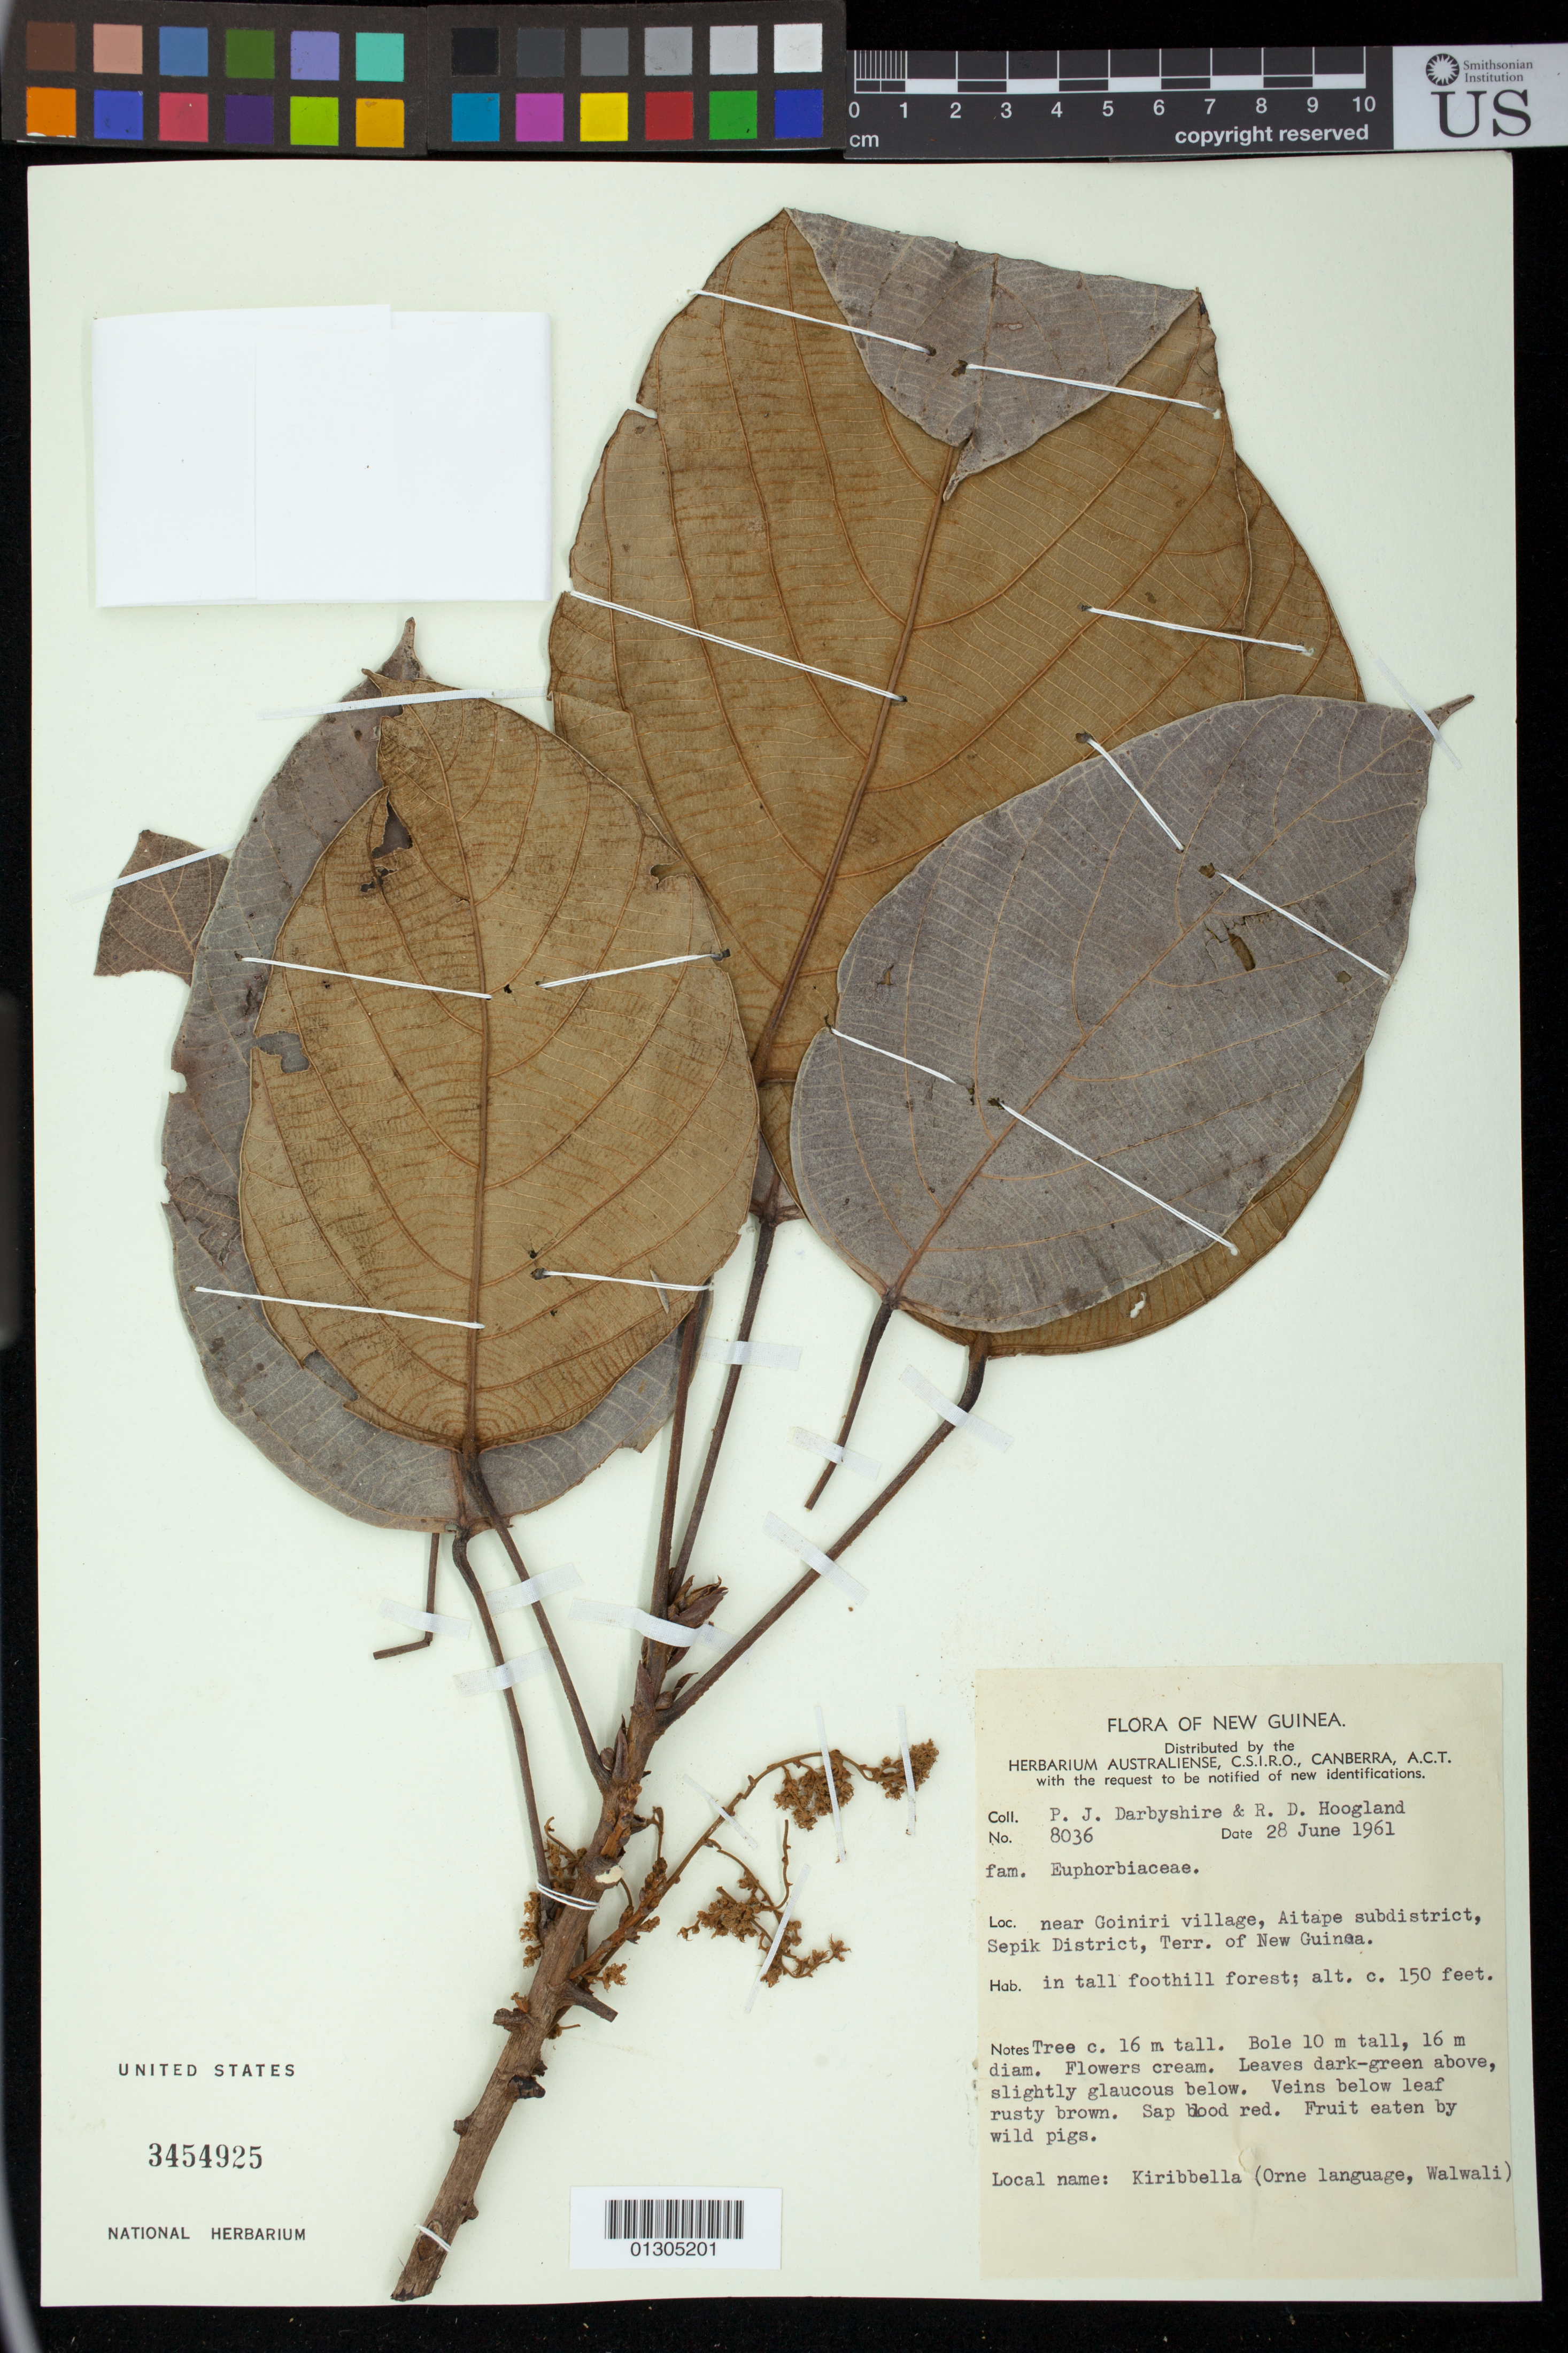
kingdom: Plantae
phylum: Tracheophyta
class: Magnoliopsida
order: Malpighiales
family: Euphorbiaceae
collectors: P. Darbyshire & R. D. Hoogland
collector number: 8036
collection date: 1961-06-28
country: Papua New Guinea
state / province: Sandaun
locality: near Goiniri village, Aitape subdistrict, Sepik District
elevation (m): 46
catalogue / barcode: US 3454925